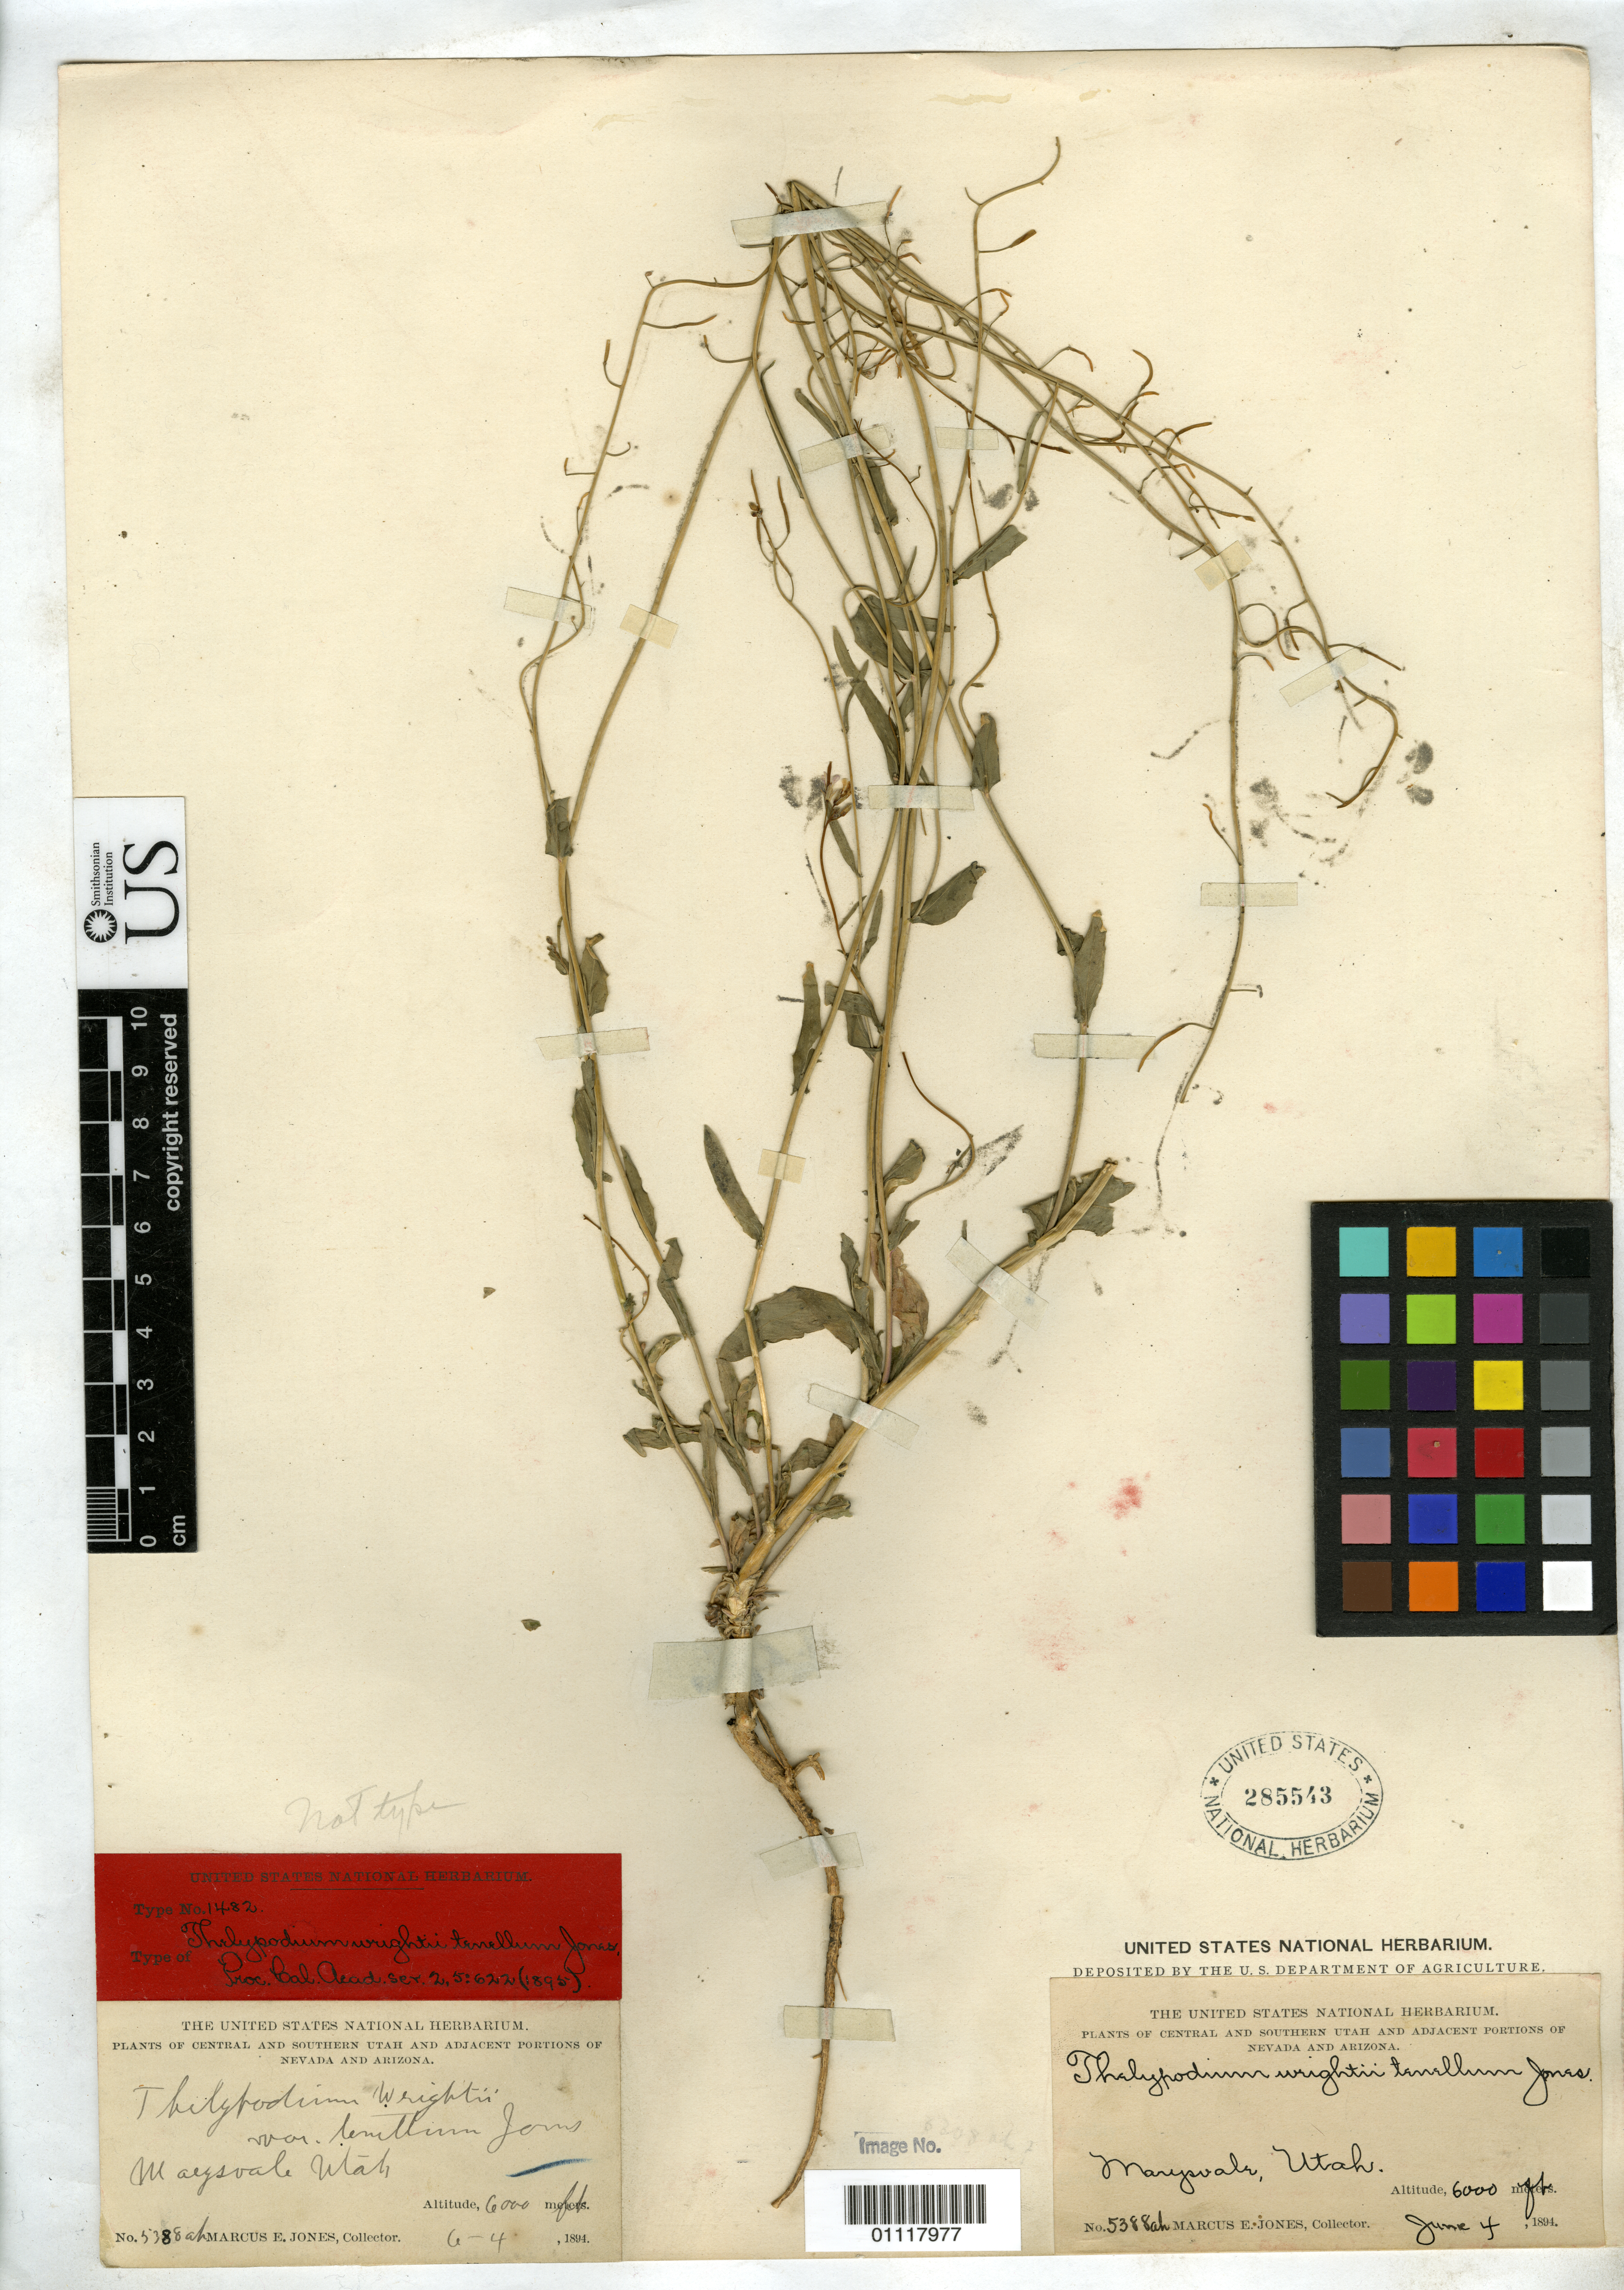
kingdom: Plantae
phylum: Tracheophyta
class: Magnoliopsida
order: Brassicales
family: Brassicaceae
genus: Thelypodium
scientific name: Thelypodium wrightii var. tenellum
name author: M.E. Jones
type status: Syntype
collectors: M. E. Jones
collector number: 5388 ah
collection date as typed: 04 Jun 1894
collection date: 1894-06-04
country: United States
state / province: Utah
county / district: Piute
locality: Marysvale; alt. 6000 ft.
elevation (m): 1829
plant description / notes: Protologue cites collection number as "5308ah", apparently in error; all other data match.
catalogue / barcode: US 285543